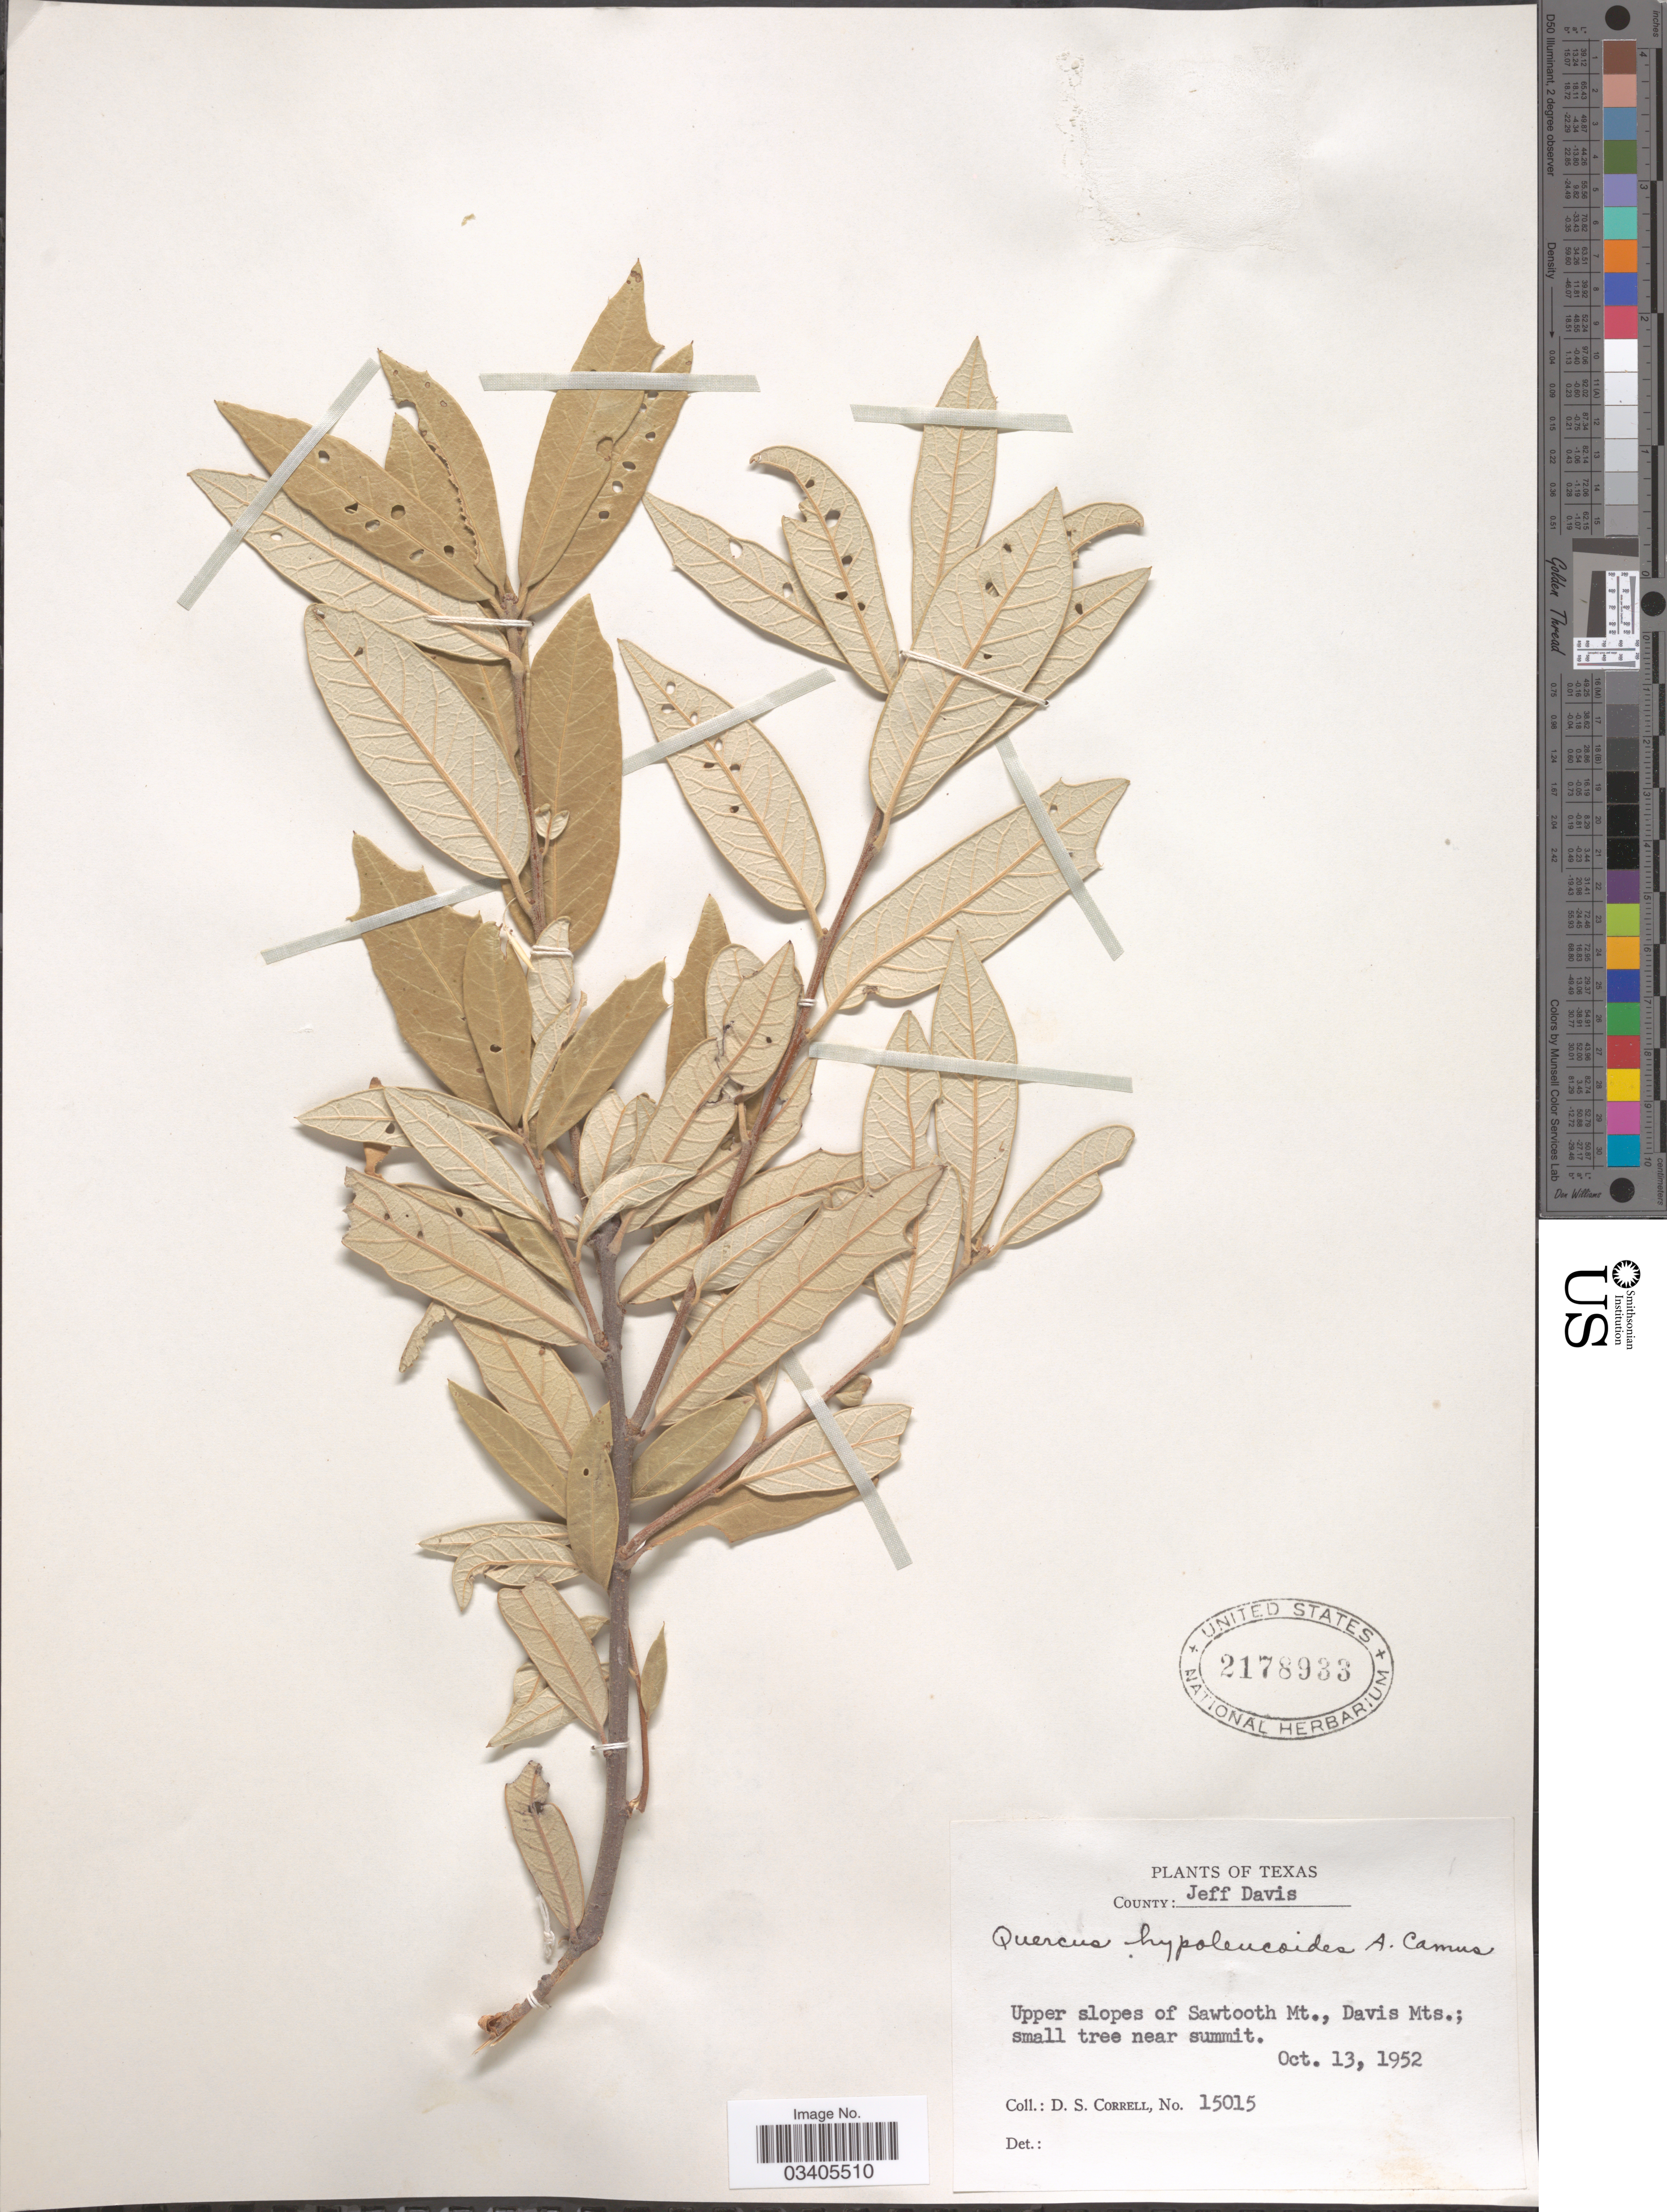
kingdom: Plantae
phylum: Tracheophyta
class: Magnoliopsida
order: Fagales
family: Fagaceae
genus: Quercus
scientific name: Quercus hypoleucoides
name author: A. Camus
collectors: D. S. Correll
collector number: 15015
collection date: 1952-10-13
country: United States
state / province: Texas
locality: County: Jeff Davis. Upper slopes of Sawtooth Mt., Davis Mts.; small tree near summit.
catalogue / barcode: US 2178933